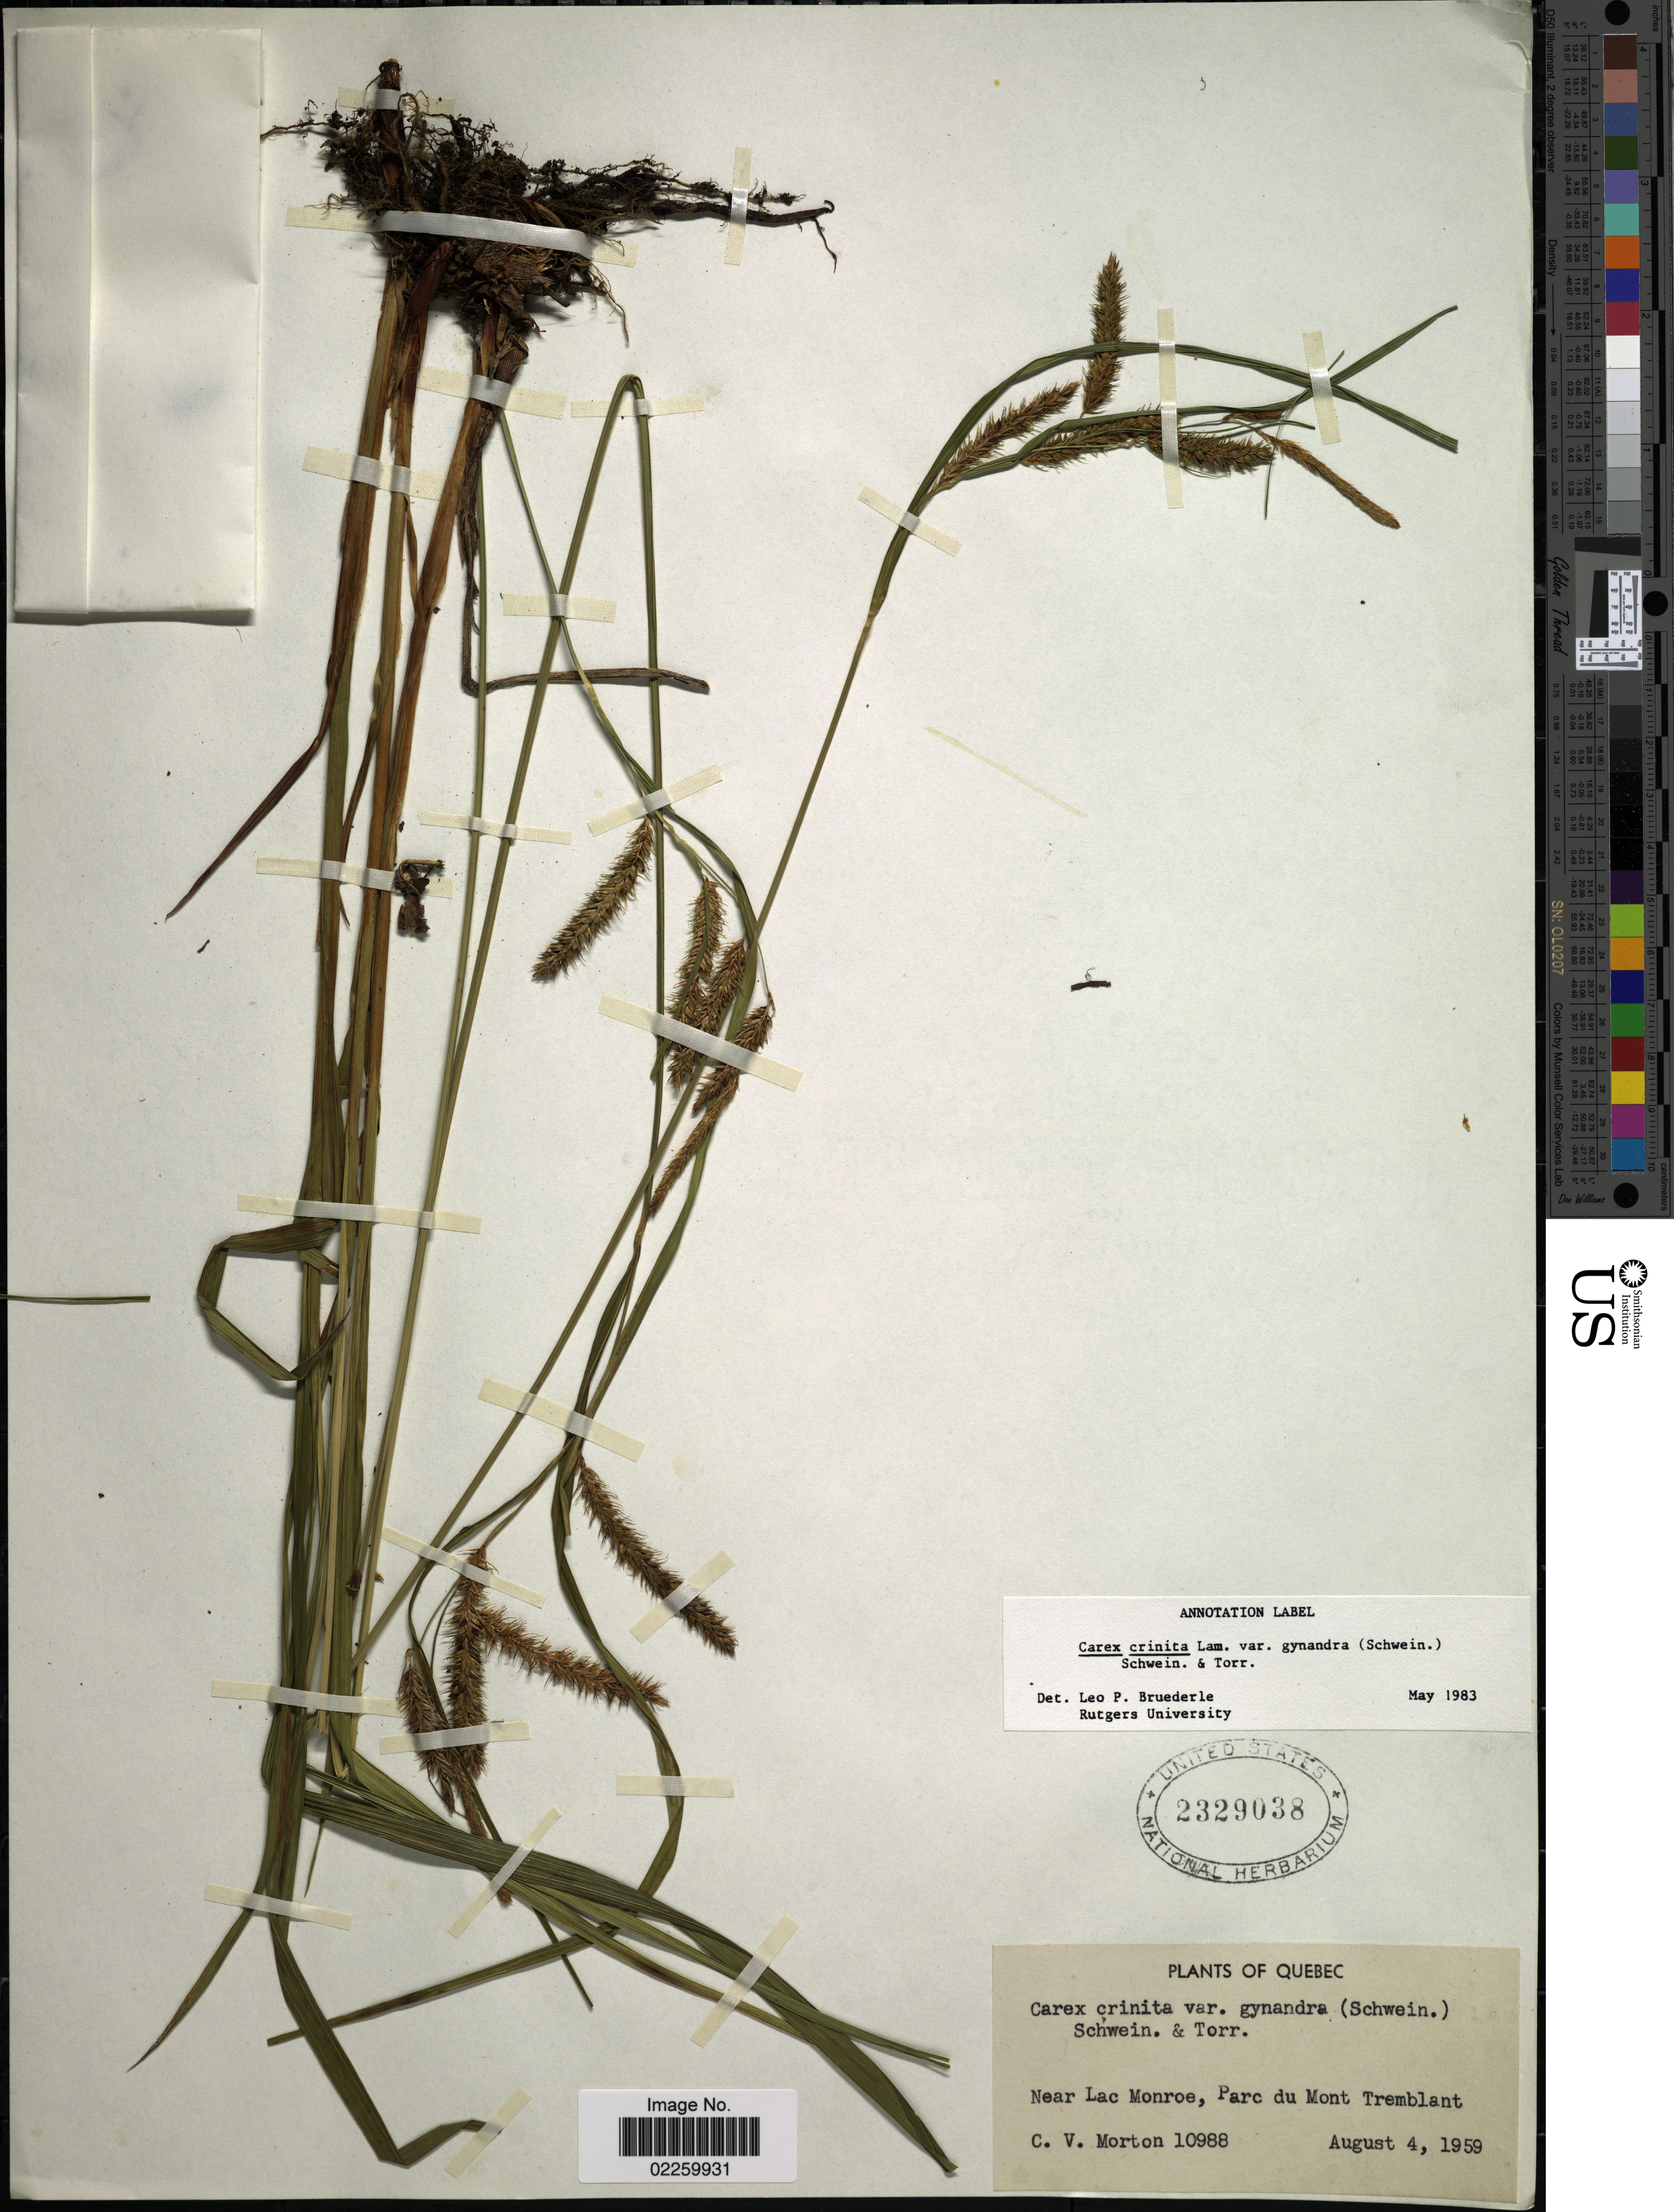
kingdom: Plantae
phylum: Tracheophyta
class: Liliopsida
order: Poales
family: Cyperaceae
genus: Carex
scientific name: Carex crinita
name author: Lam.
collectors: C. V. Morton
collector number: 10988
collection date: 1959-08-04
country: Canada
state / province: Quebec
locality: Near Lac Monroe, Parc du Mont Tremblant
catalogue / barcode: US 2329038